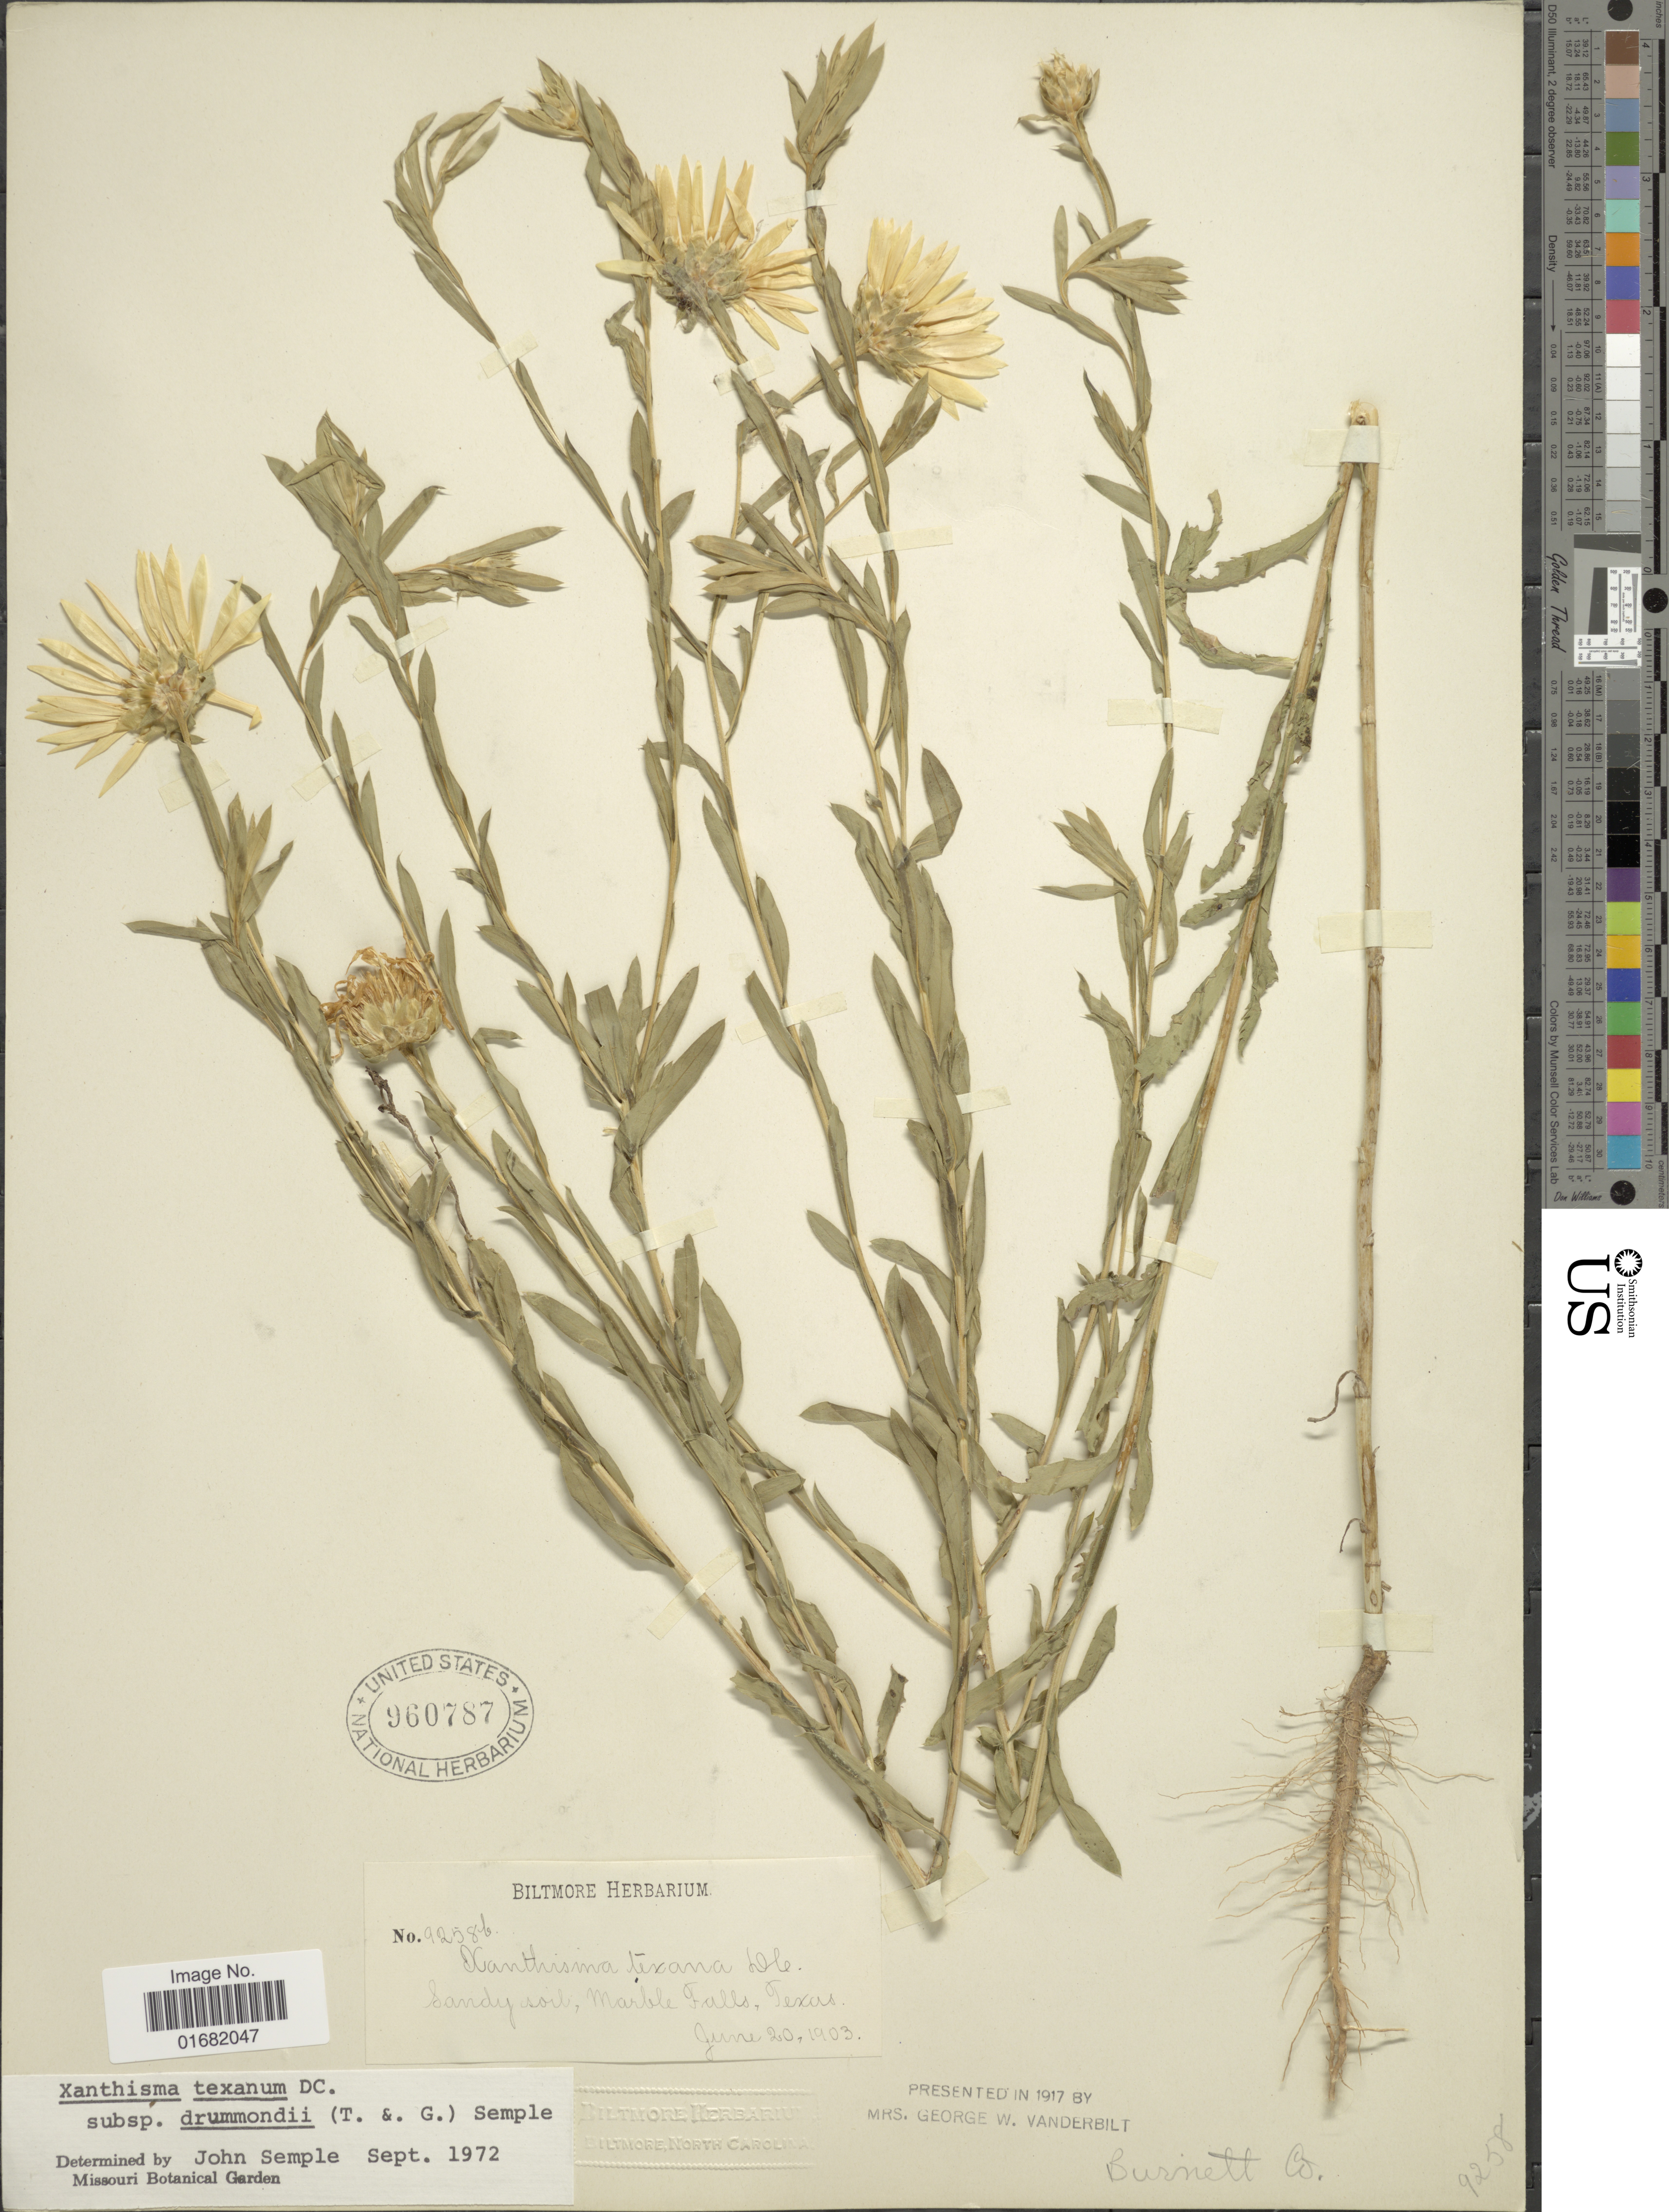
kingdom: Plantae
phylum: Tracheophyta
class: Magnoliopsida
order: Asterales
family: Asteraceae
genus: Xanthisma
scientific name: Xanthisma texanum subsp. drummondii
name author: (Torr. & A. Gray) Semple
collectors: ex herb. Biltmore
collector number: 9258b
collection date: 1903-06-20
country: United States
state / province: Texas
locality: Marble Falls. Burnett Co.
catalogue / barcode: US 960787